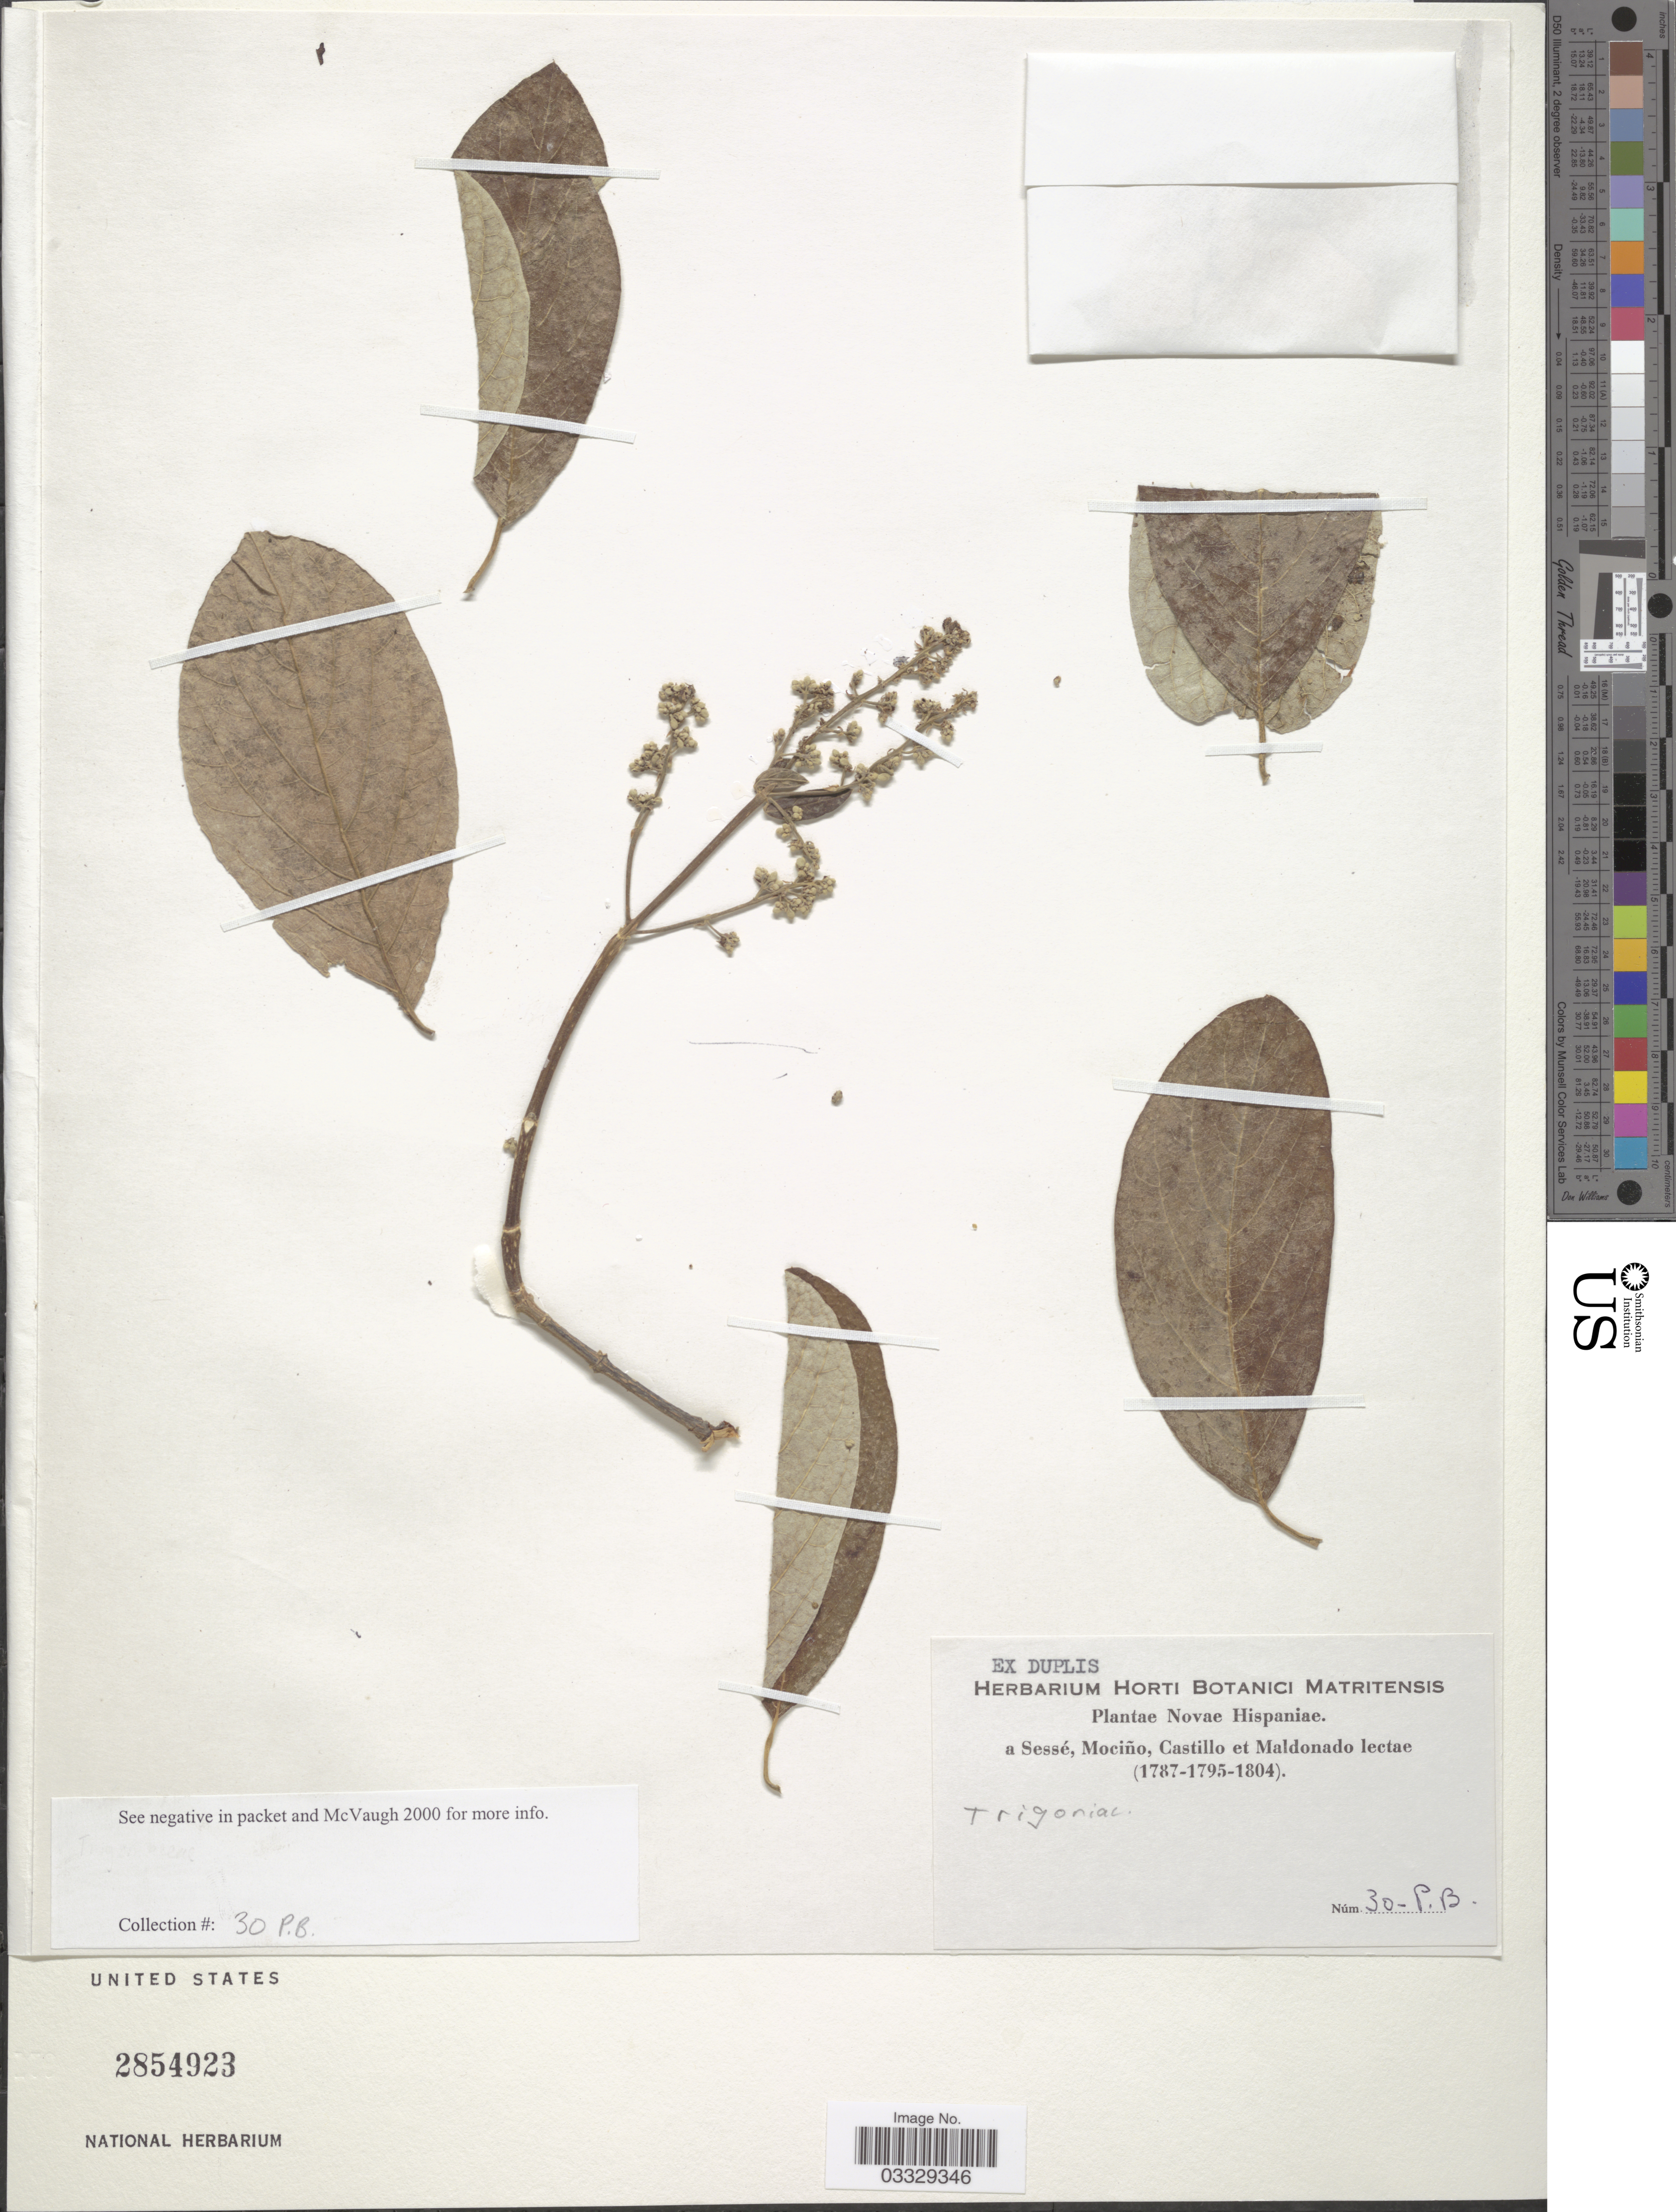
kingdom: Plantae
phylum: Tracheophyta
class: Magnoliopsida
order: Malpighiales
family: Trigoniaceae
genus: Trigonia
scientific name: Trigonia sp.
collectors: Sessé, --, Mociño, Castillo, -- & Maldonado, --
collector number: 30-P.B.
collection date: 1787/1804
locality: Novae Hispaniae.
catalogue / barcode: US 2854923